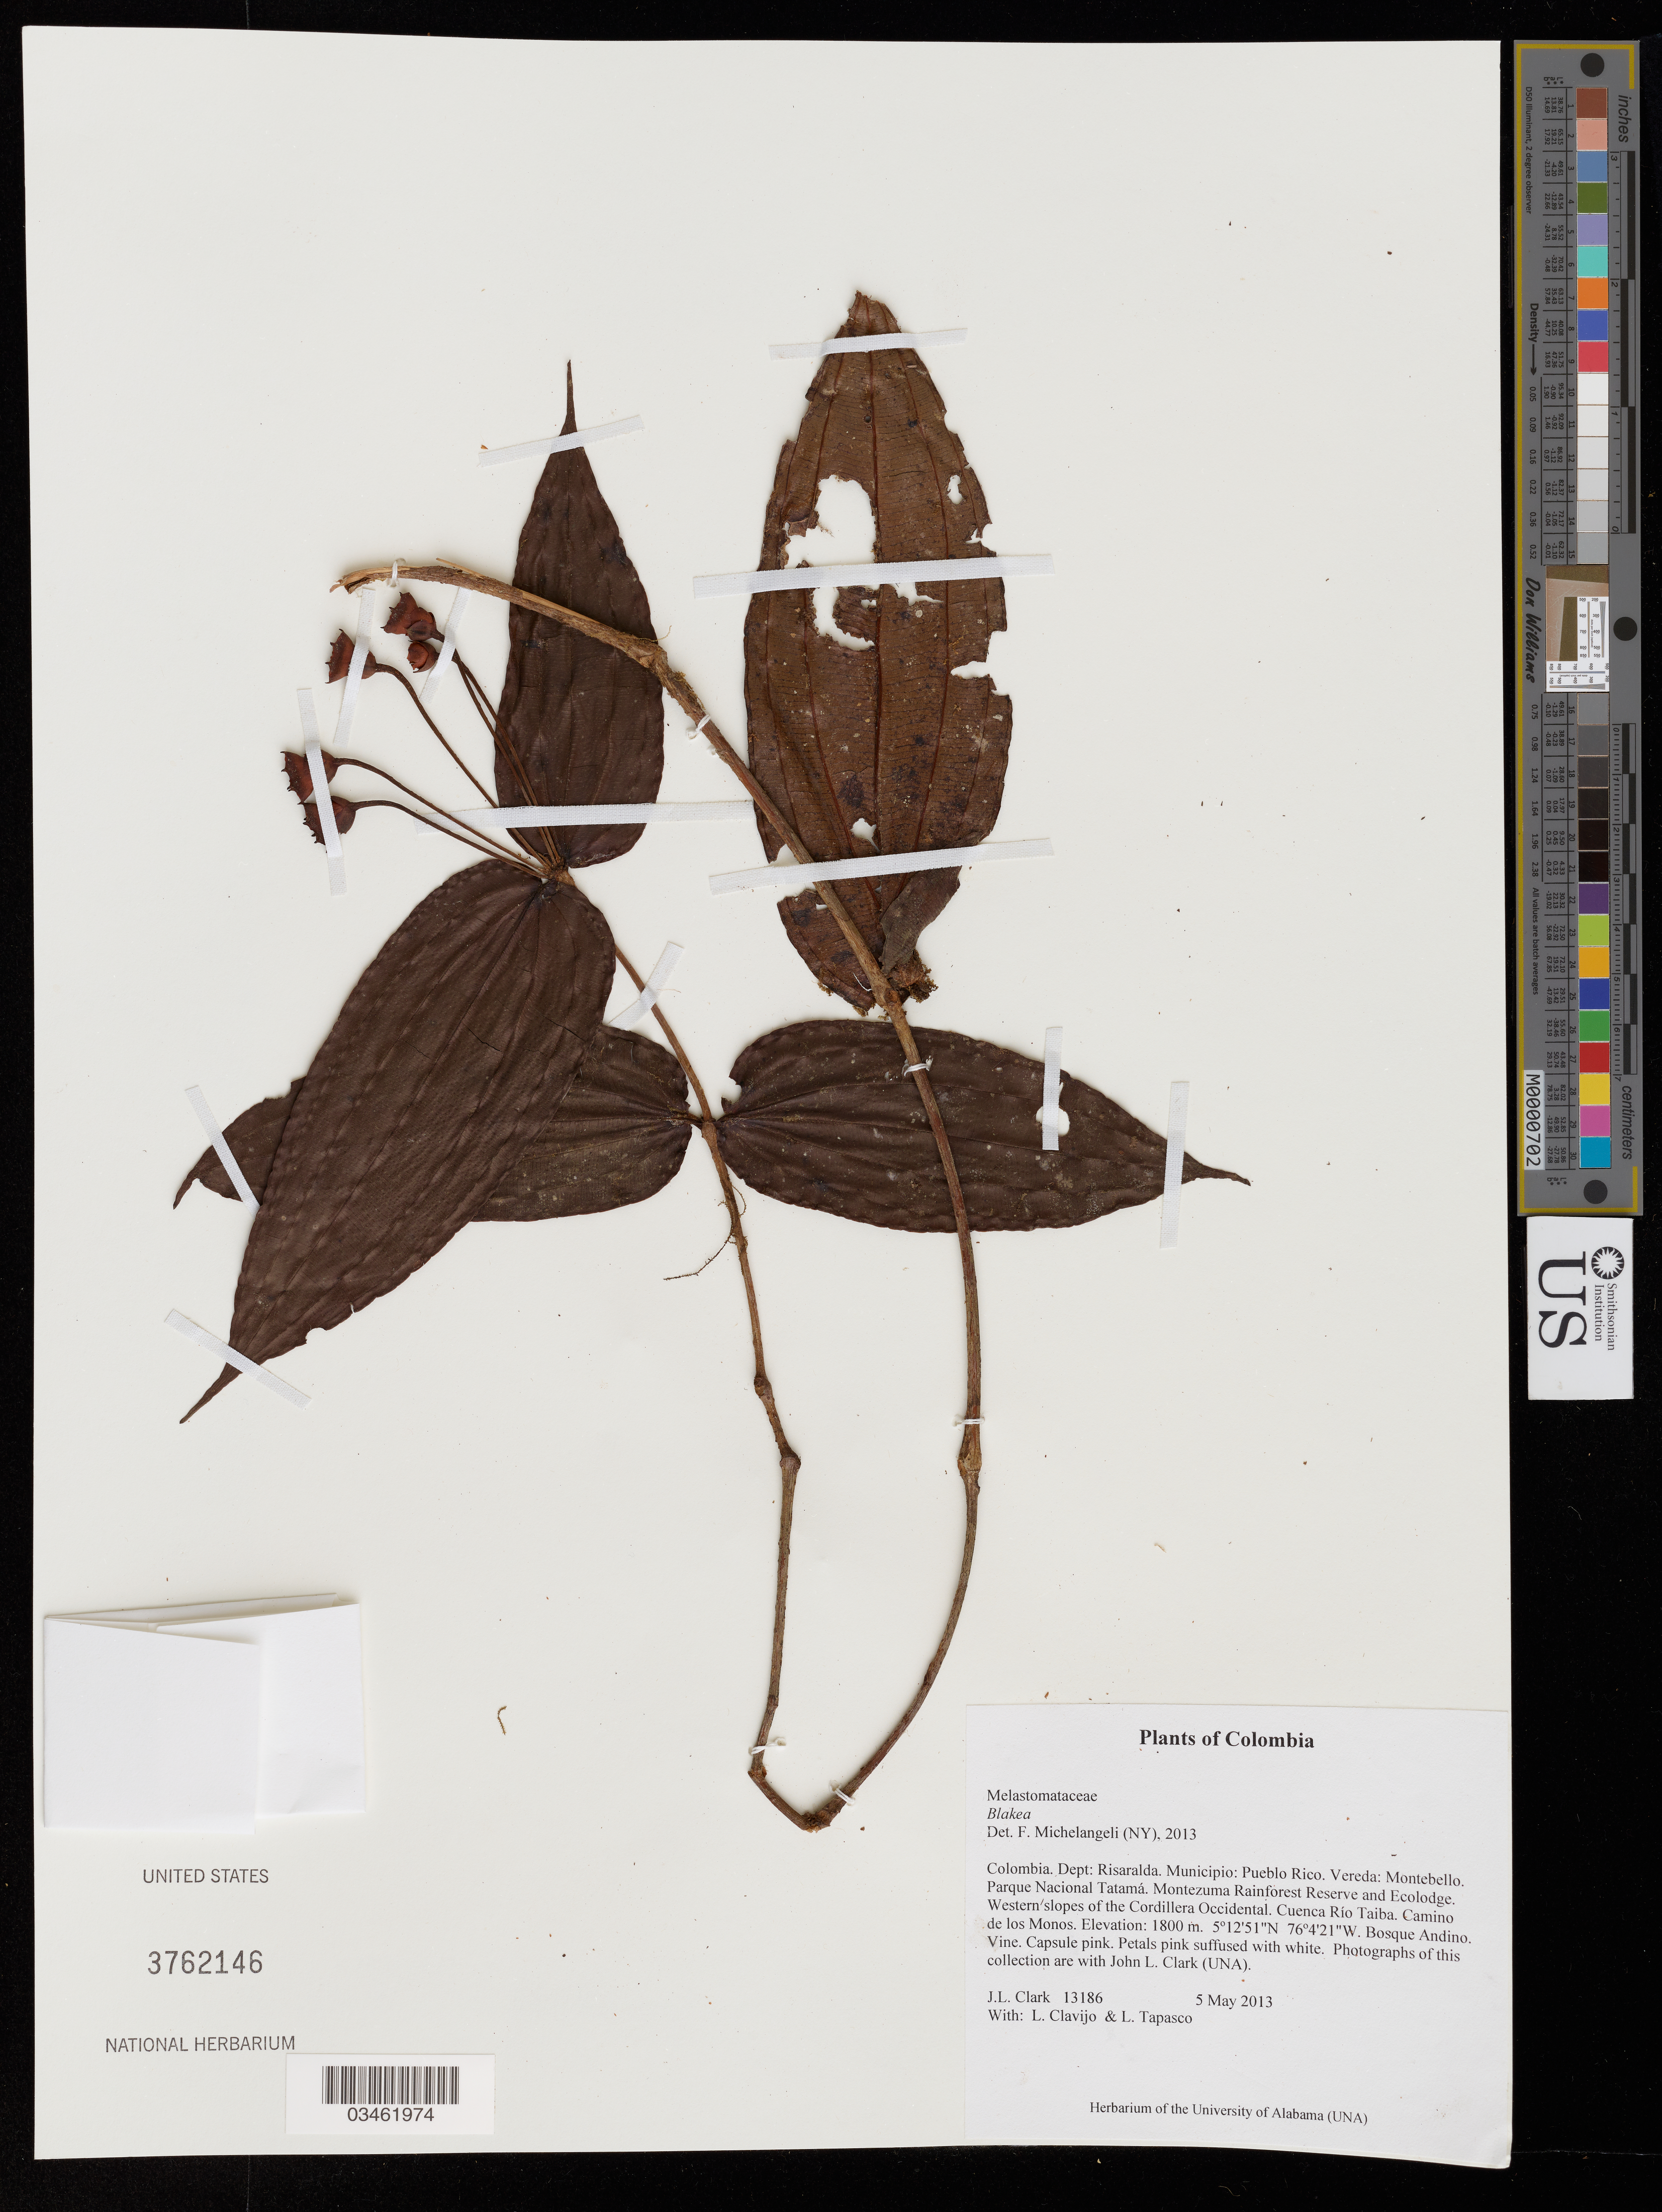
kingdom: Plantae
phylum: Tracheophyta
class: Magnoliopsida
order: Myrtales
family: Melastomataceae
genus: Blakea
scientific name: Blakea sp.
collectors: J. L. Clark, L. Clavijo & L. Tapasco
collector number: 13186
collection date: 2013-05-05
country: Colombia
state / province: Risaralda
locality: Dept: Risaralda. Municipio: Pueblo Rico. Vereda: Montebello. Parque Nacional Tatamá. Montezuma Rainforest Reserve and Ecolodge. Western slopes of the Cordillera Occidental. Cuenca Río Taiba. Camino de los Monos. Bosque Andino.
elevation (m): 1800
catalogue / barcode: US 3762146